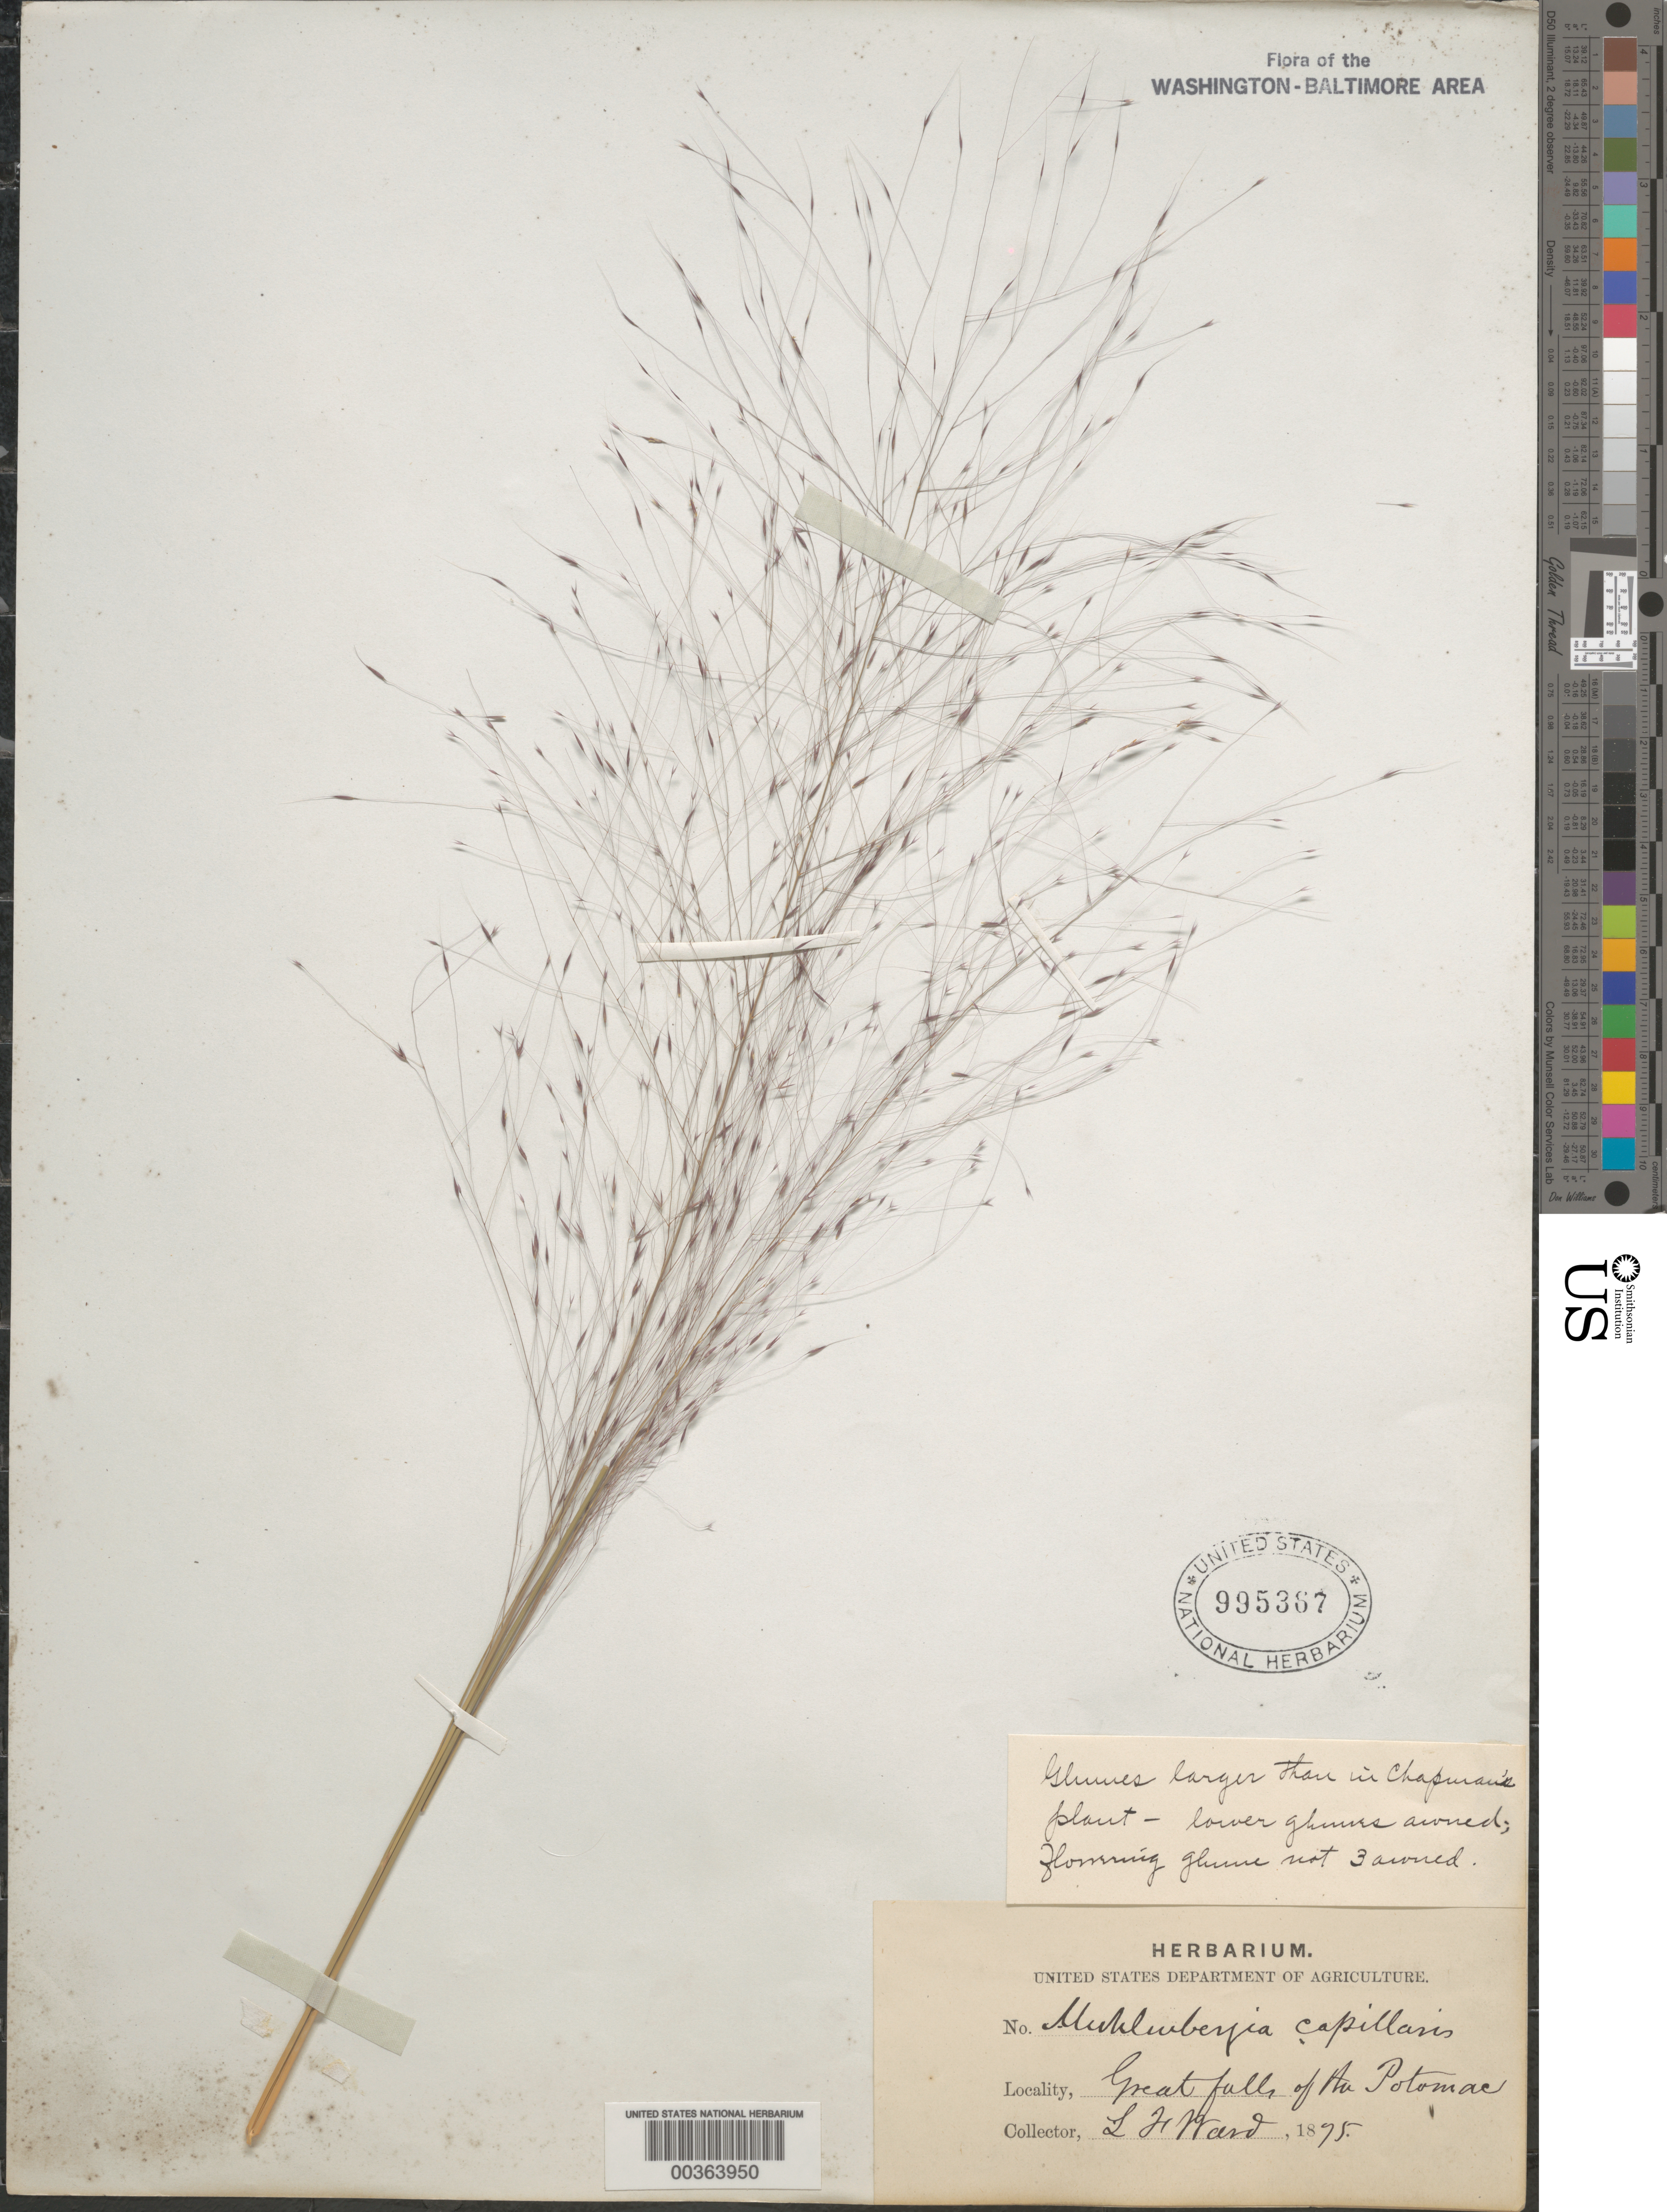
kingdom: Plantae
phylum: Tracheophyta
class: Liliopsida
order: Poales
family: Poaceae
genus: Muhlenbergia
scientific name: Muhlenbergia capillaris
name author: (Lam.) Trin.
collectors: L. F. Ward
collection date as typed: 1875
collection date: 1875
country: United States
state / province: Maryland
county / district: Montgomery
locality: Great Falls C. & O. Canal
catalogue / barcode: US 995367